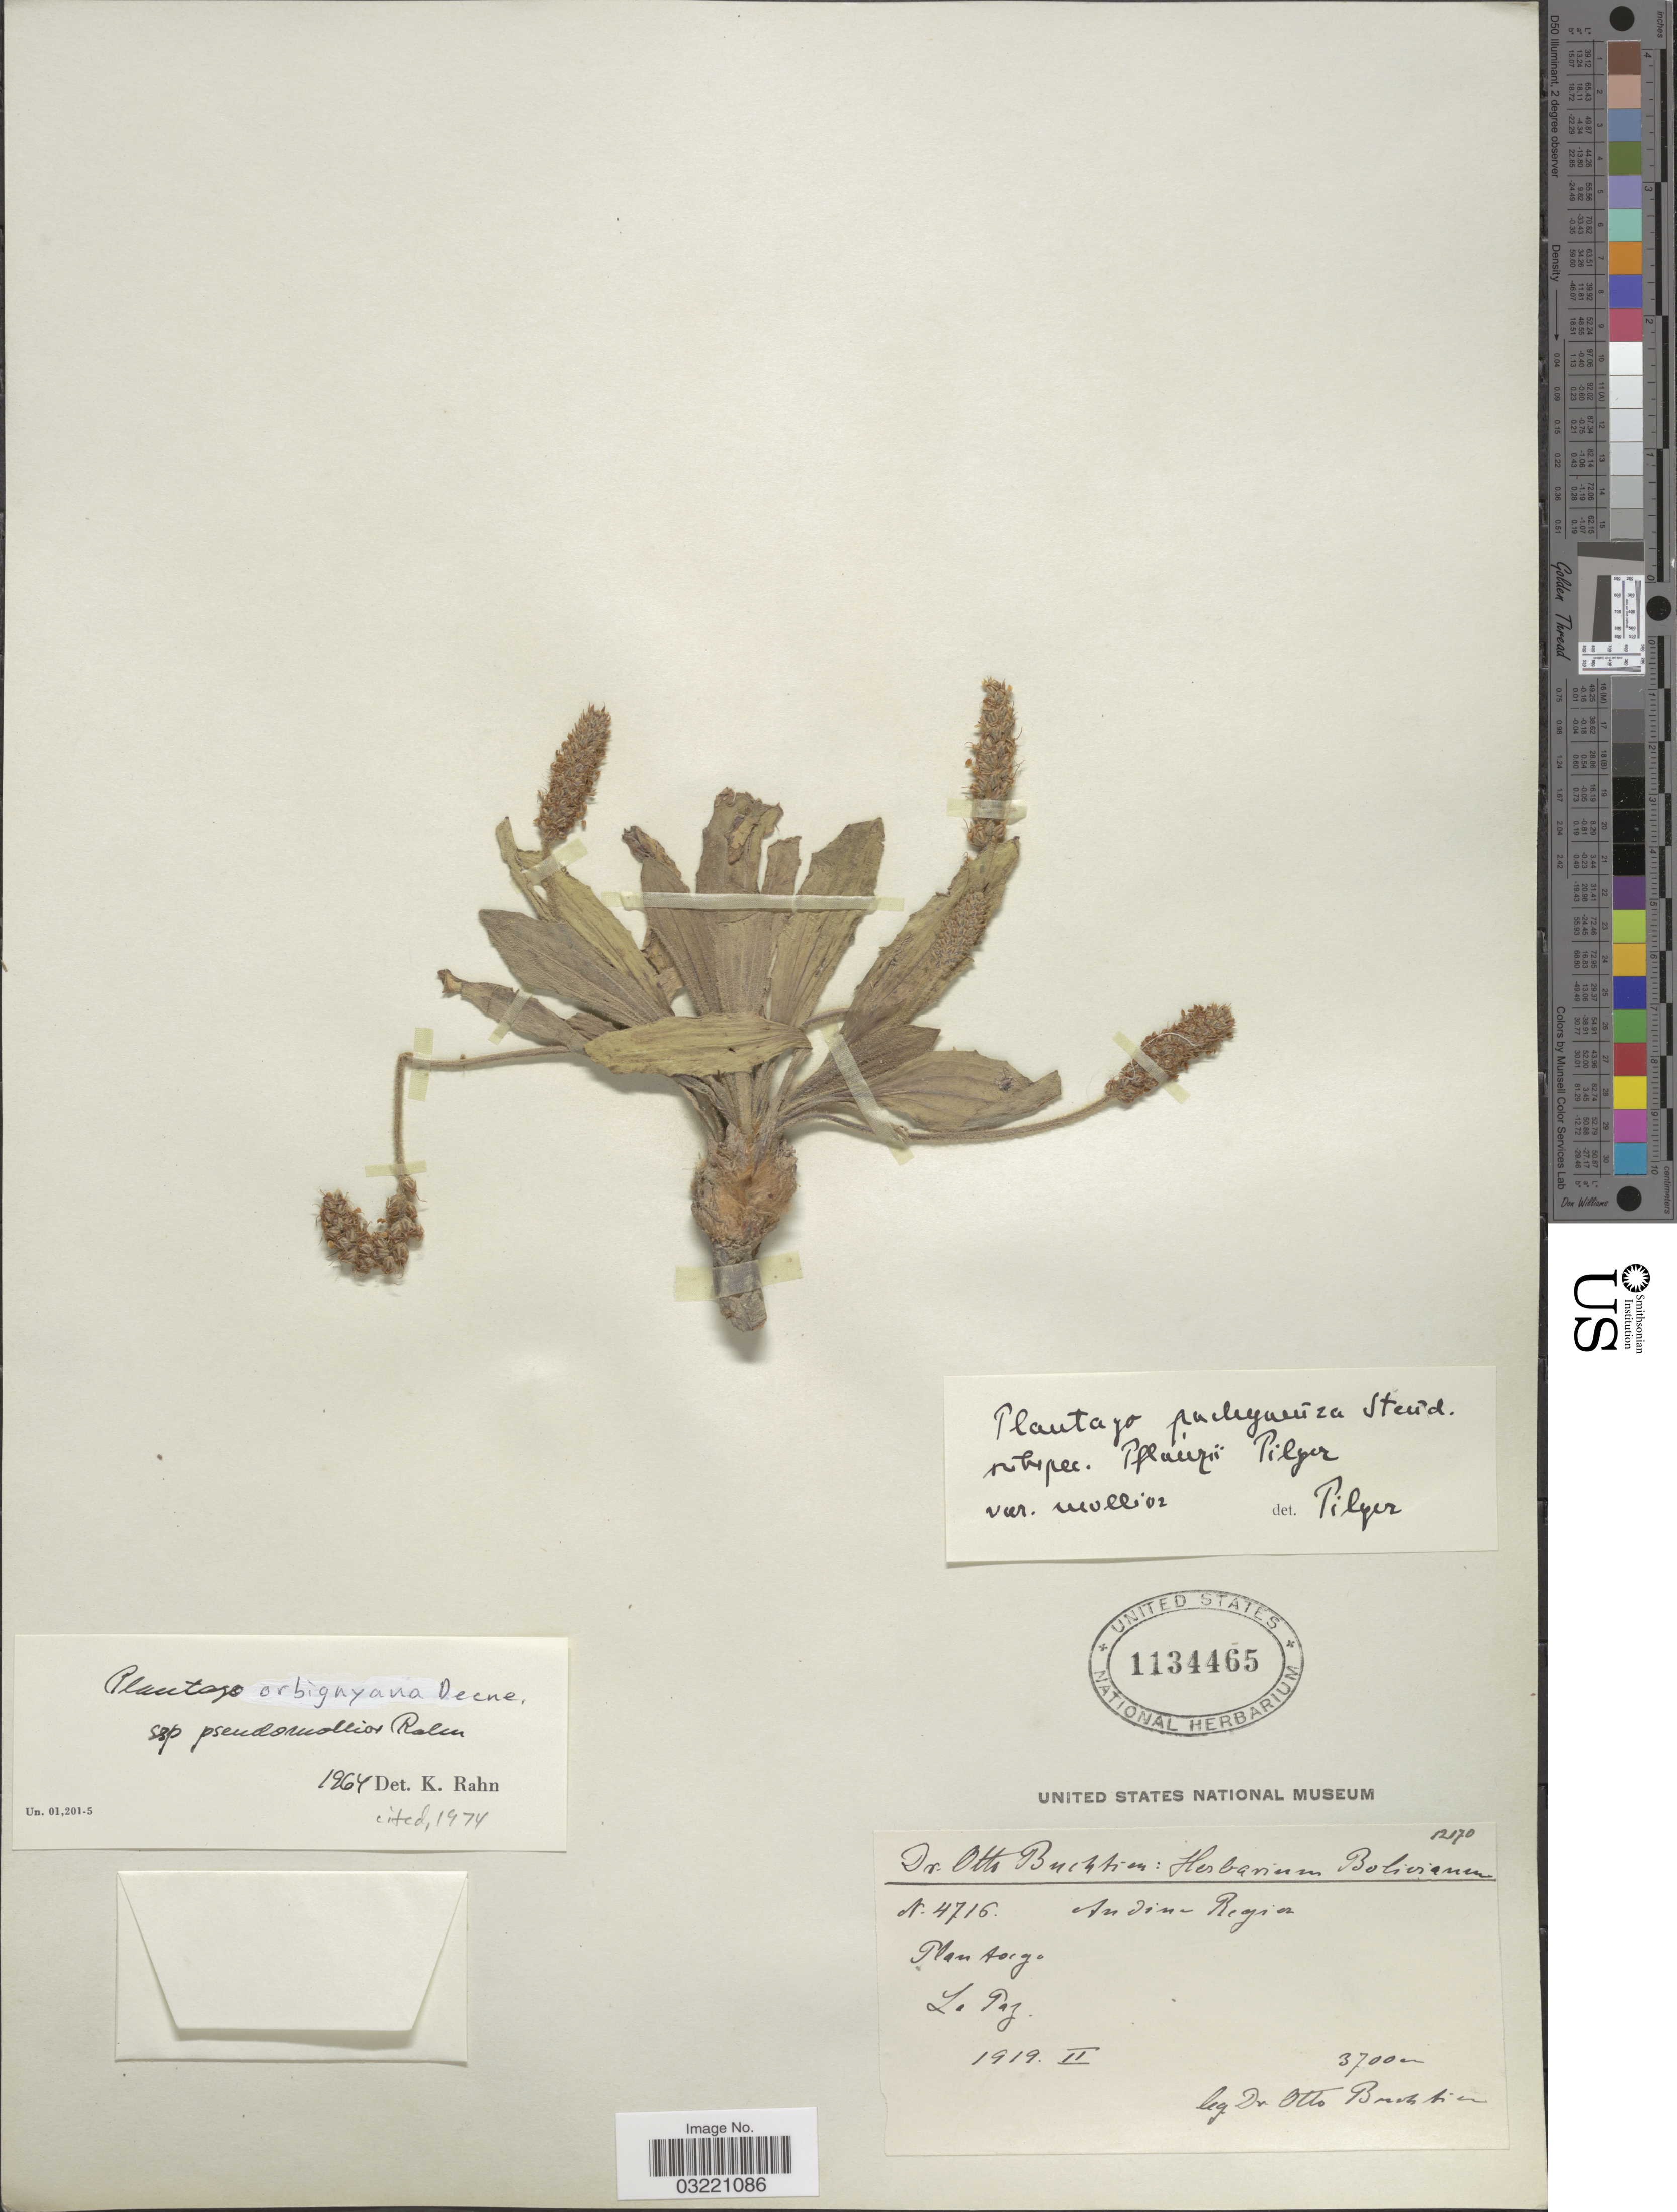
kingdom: Plantae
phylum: Tracheophyta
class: Magnoliopsida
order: Lamiales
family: Plantaginaceae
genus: Plantago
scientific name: Plantago orbignyana subsp. pseudomollior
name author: (Rahn) Rahn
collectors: O. Buchtien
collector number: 4716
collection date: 1919-02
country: Bolivia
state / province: La Paz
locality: Andine Region.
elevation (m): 3700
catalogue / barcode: US 1134465